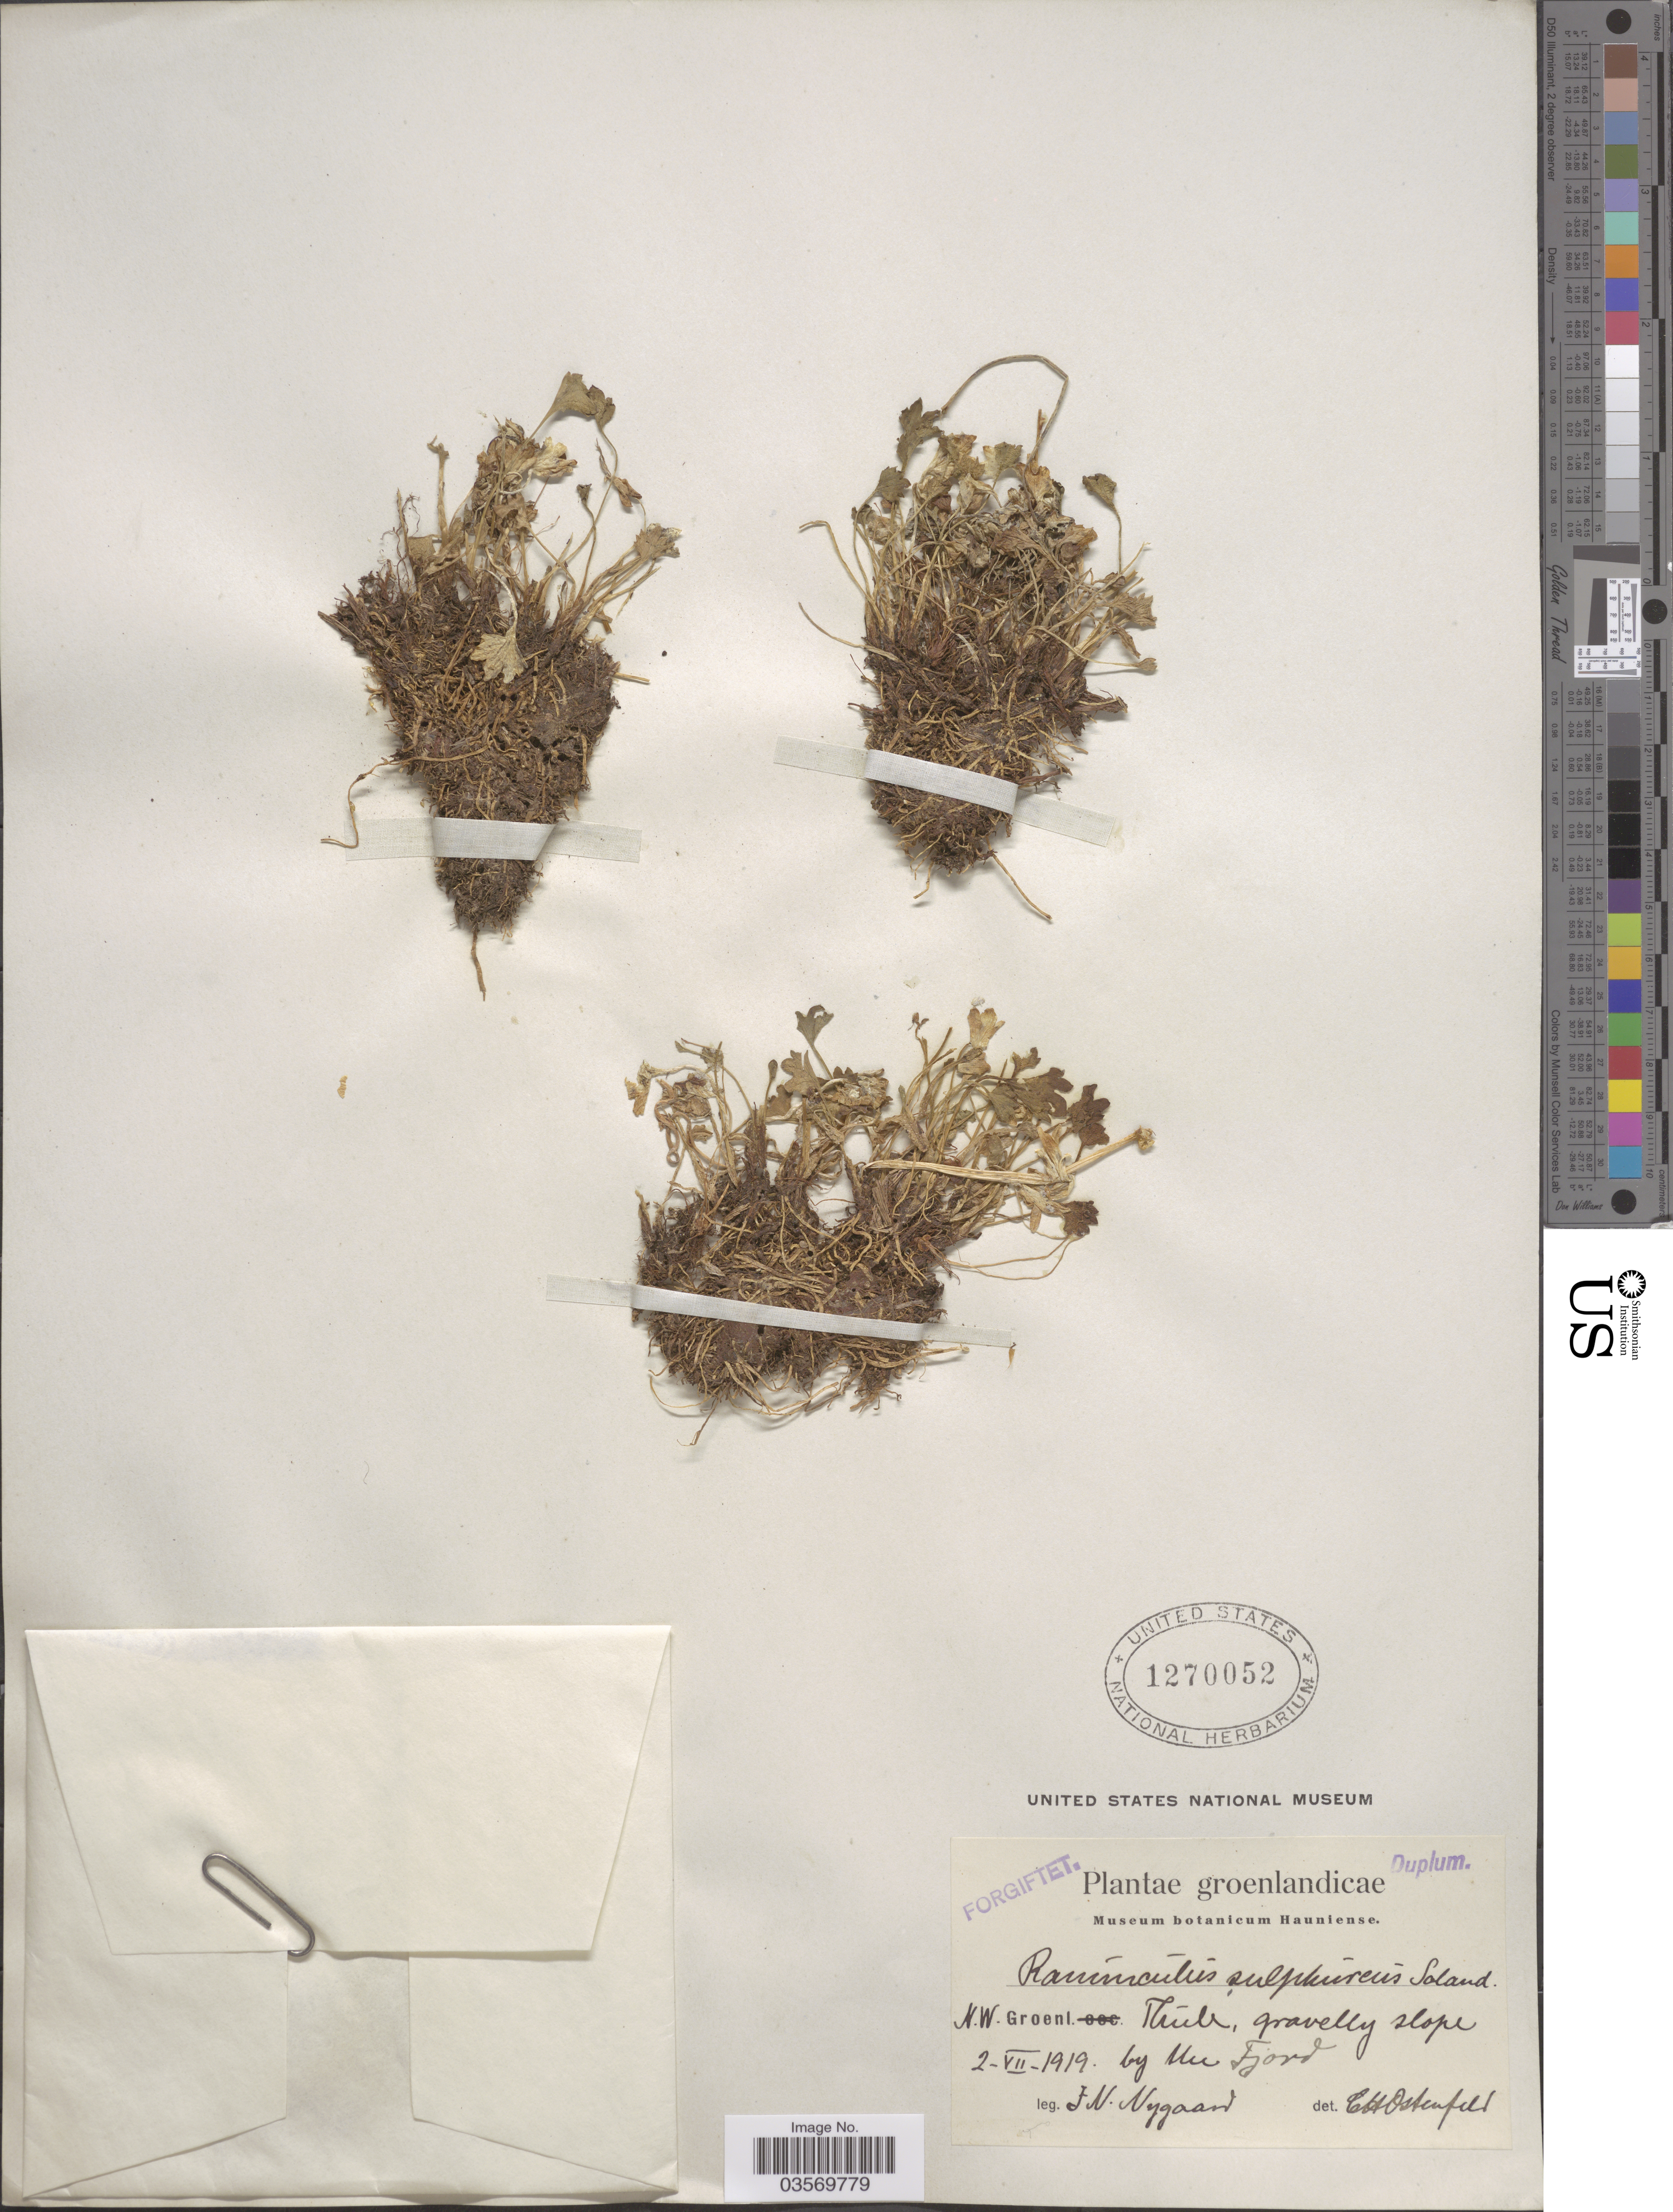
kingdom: Plantae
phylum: Tracheophyta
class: Magnoliopsida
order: Ranunculales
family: Ranunculaceae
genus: Ranunculus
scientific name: Ranunculus sulphureus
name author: Sol.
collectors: J. Nygaard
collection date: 1919-07-02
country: Greenland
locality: Groenlandicae. N.W. Groenl. Thūle, gravelly slope by the Fjord.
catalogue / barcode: US 1270052